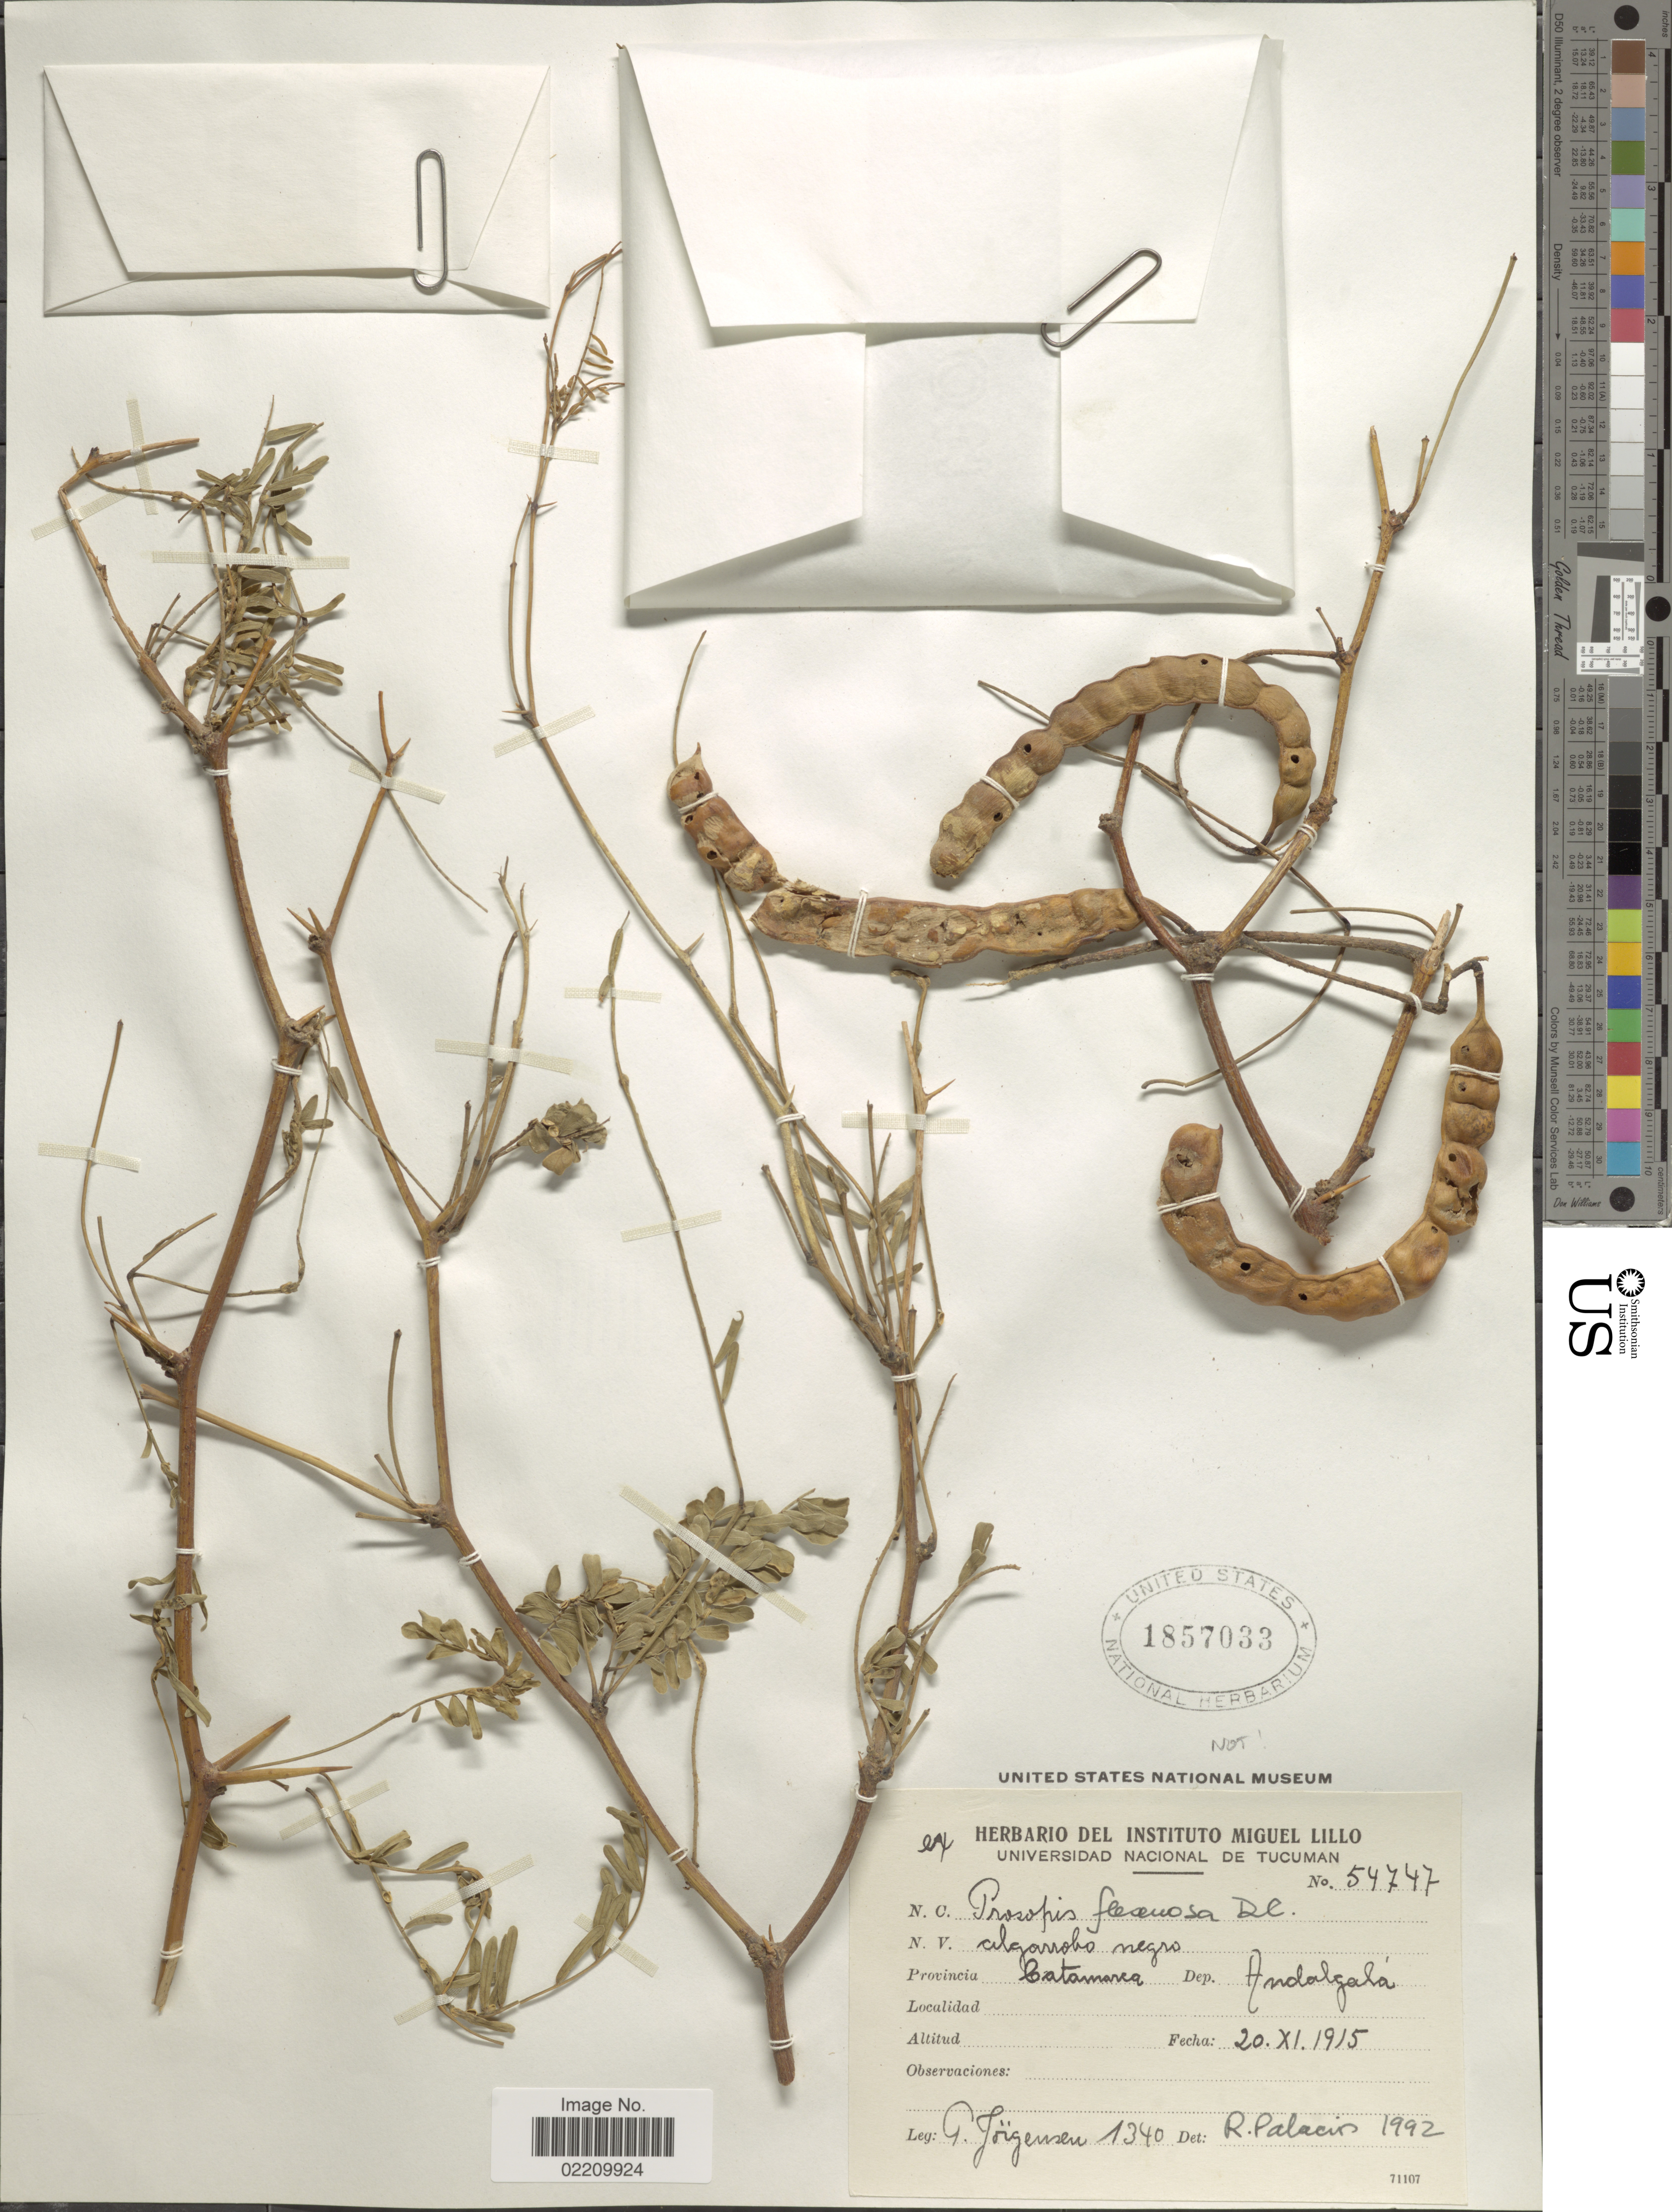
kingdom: Plantae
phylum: Tracheophyta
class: Magnoliopsida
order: Fabales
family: Fabaceae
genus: Neltuma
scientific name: Neltuma sp.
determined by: Strong, Mark T., (BOT), Smithsonian Institution - National Museum of Natural History (UNITED STATES)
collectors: P. Jörgensen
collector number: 1340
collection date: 1915-11-20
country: Argentina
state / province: Catamarca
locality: Dep. Andalgalá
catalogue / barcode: US 1857033